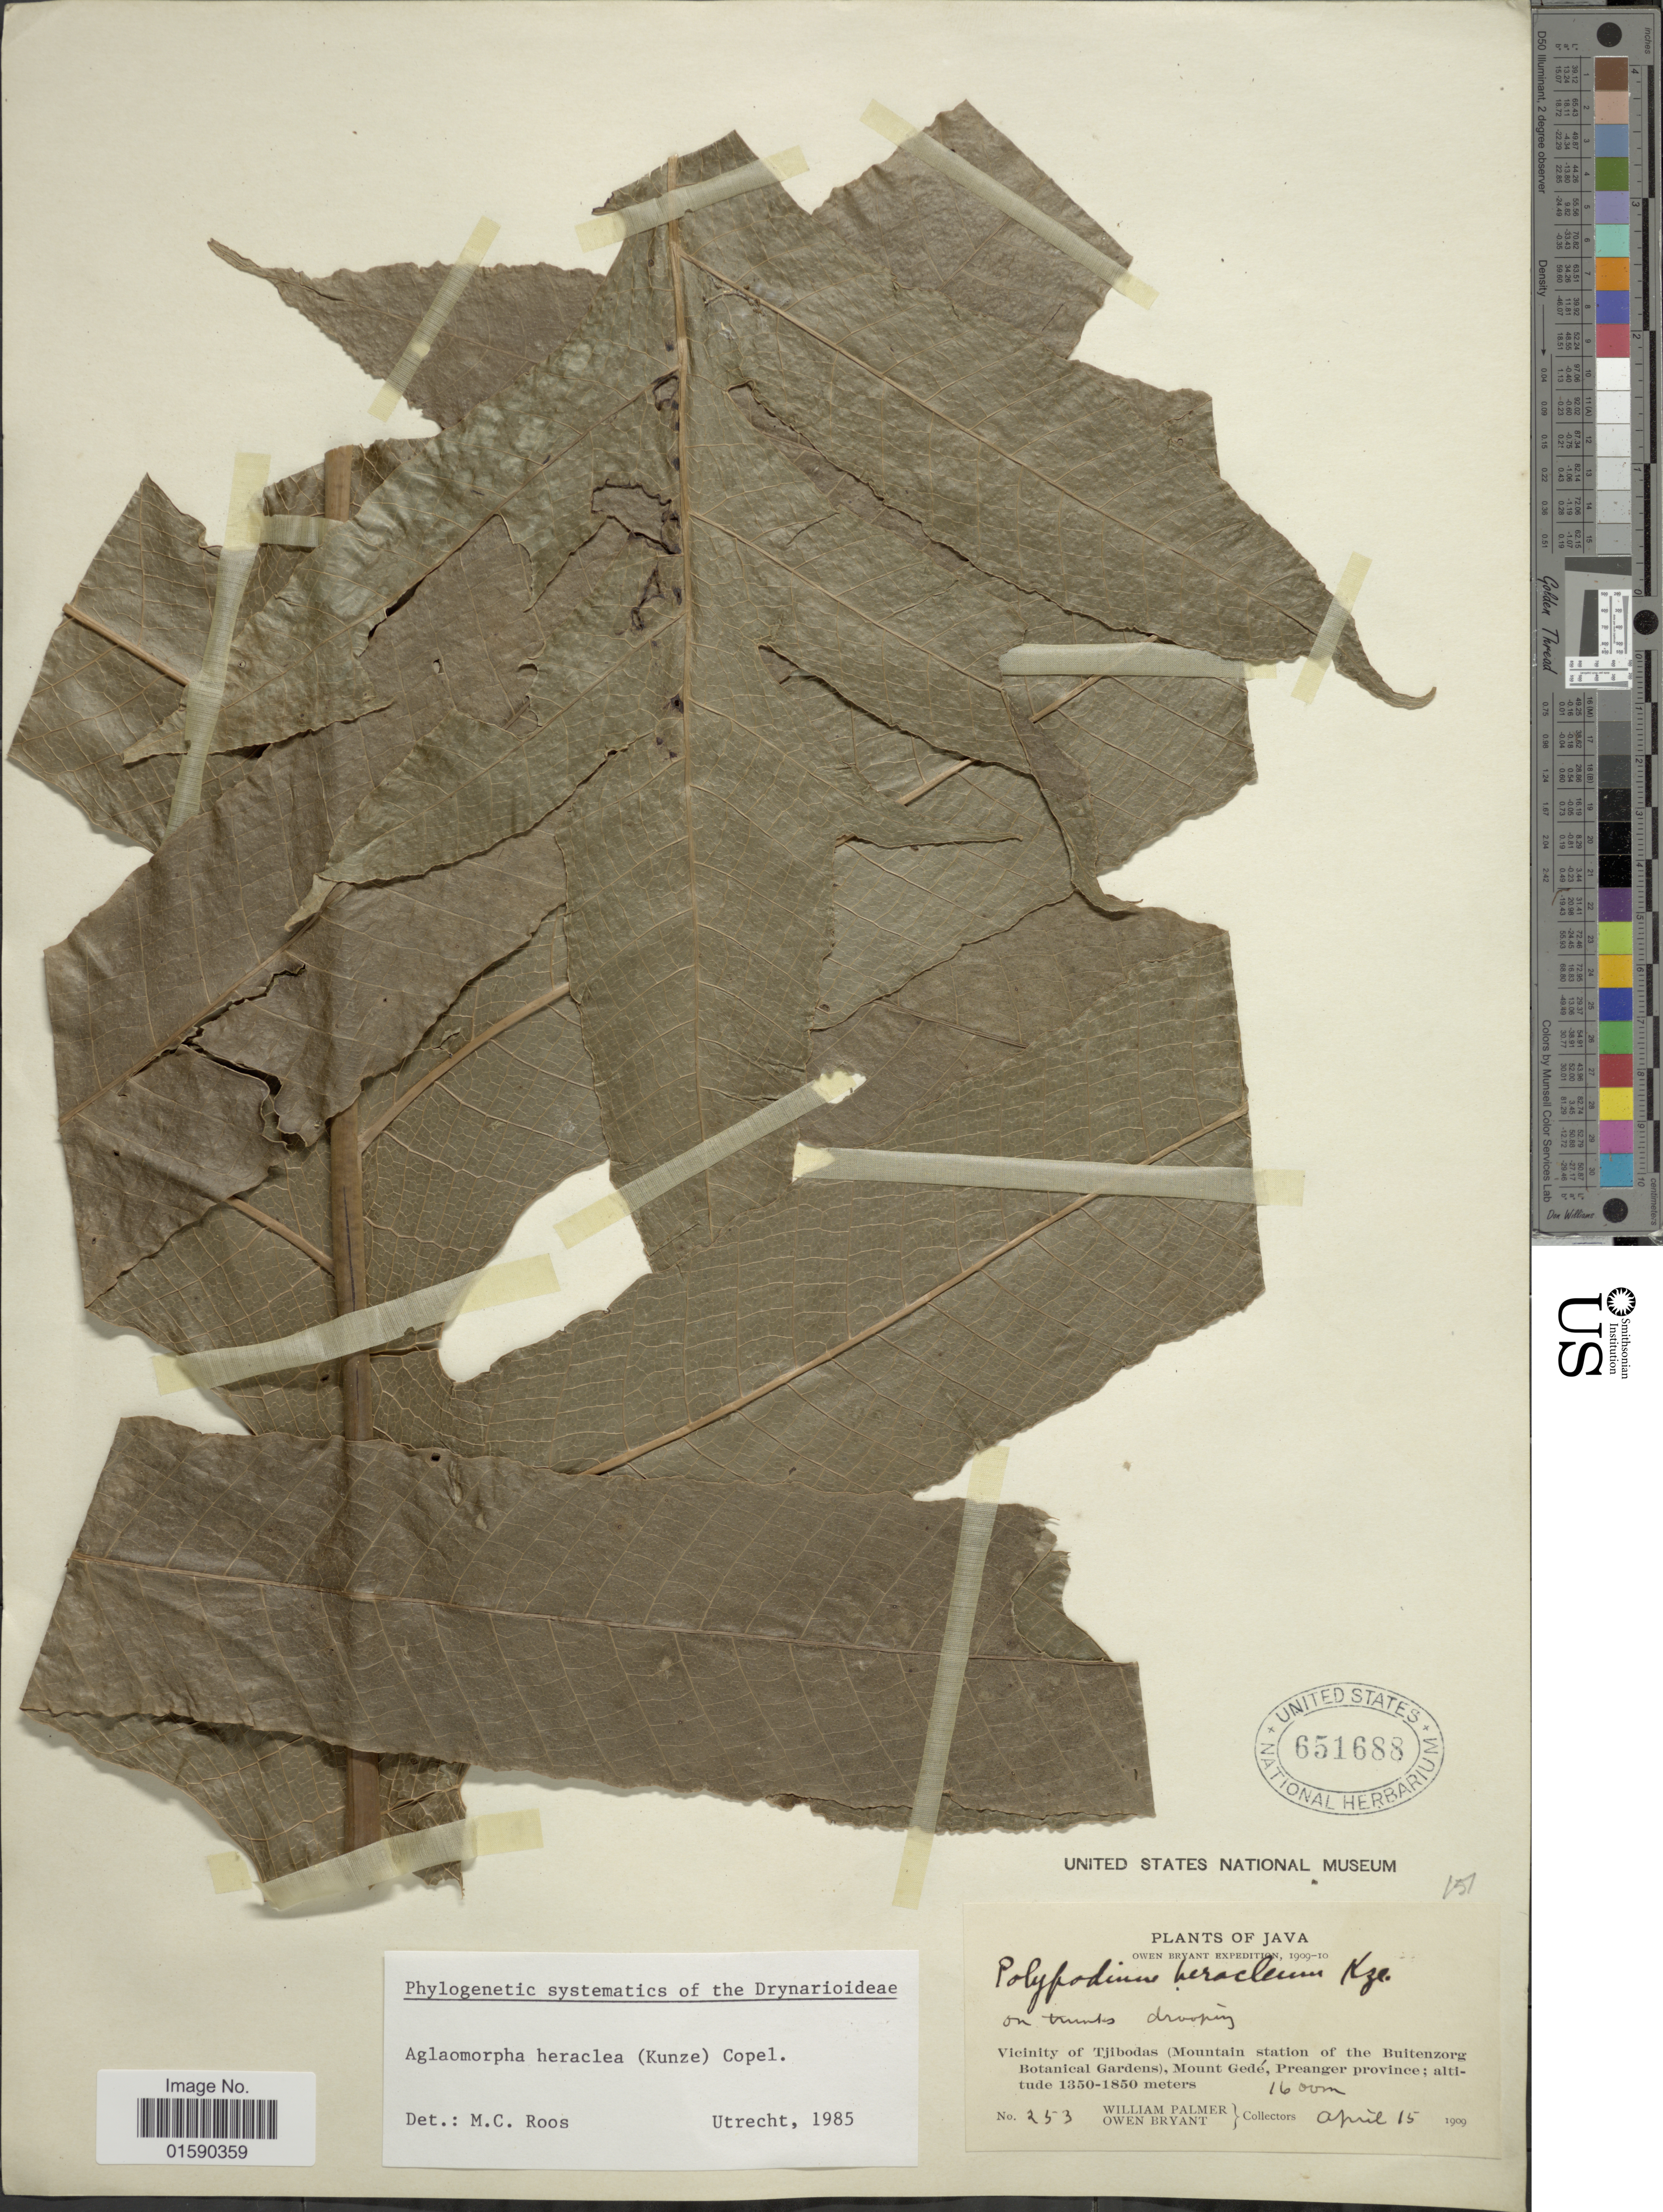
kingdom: Plantae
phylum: Tracheophyta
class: Polypodiopsida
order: Polypodiales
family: Polypodiaceae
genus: Aglaomorpha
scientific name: Aglaomorpha heraclea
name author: (Kunze) Copel.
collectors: W. Palmer & O. Bryant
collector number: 253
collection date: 1909-04-15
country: Indonesia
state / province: Java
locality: Java, Vicinity of Tjibodas (Mountain station of the Buitenzorg Botanical Gardens), Mount Gede, Preanger province.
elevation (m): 1600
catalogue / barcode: US 651688